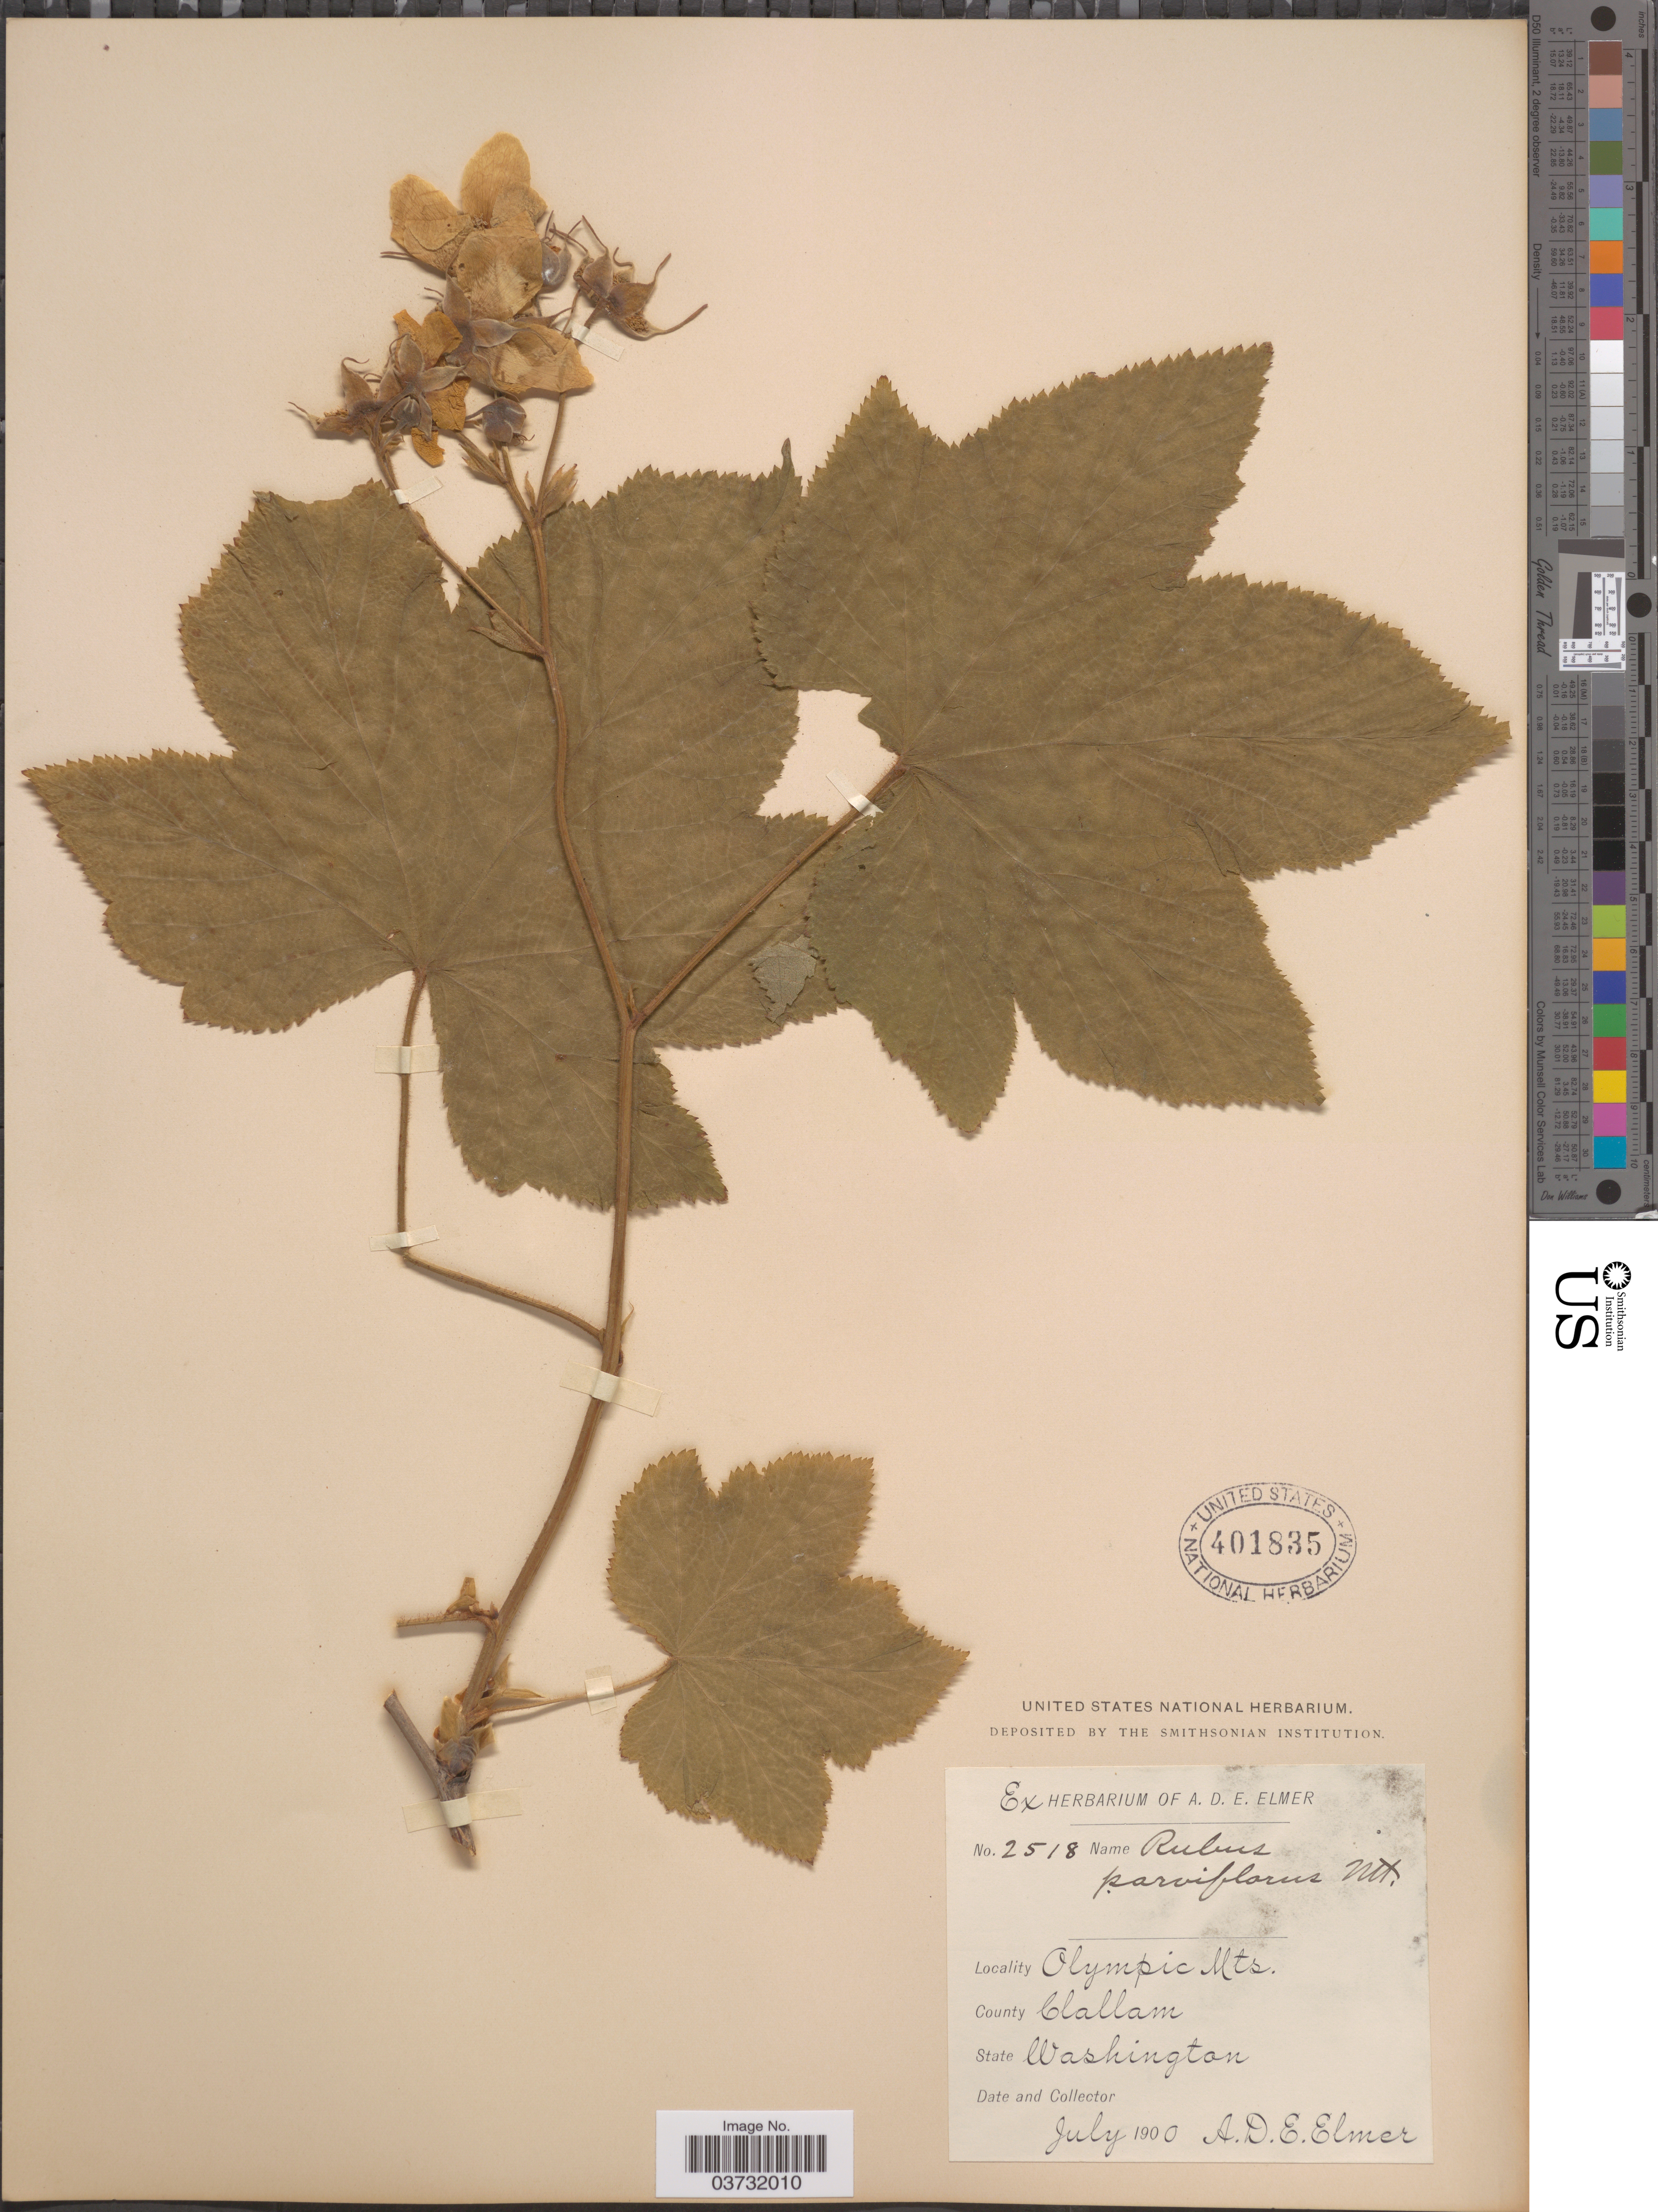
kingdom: Plantae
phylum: Tracheophyta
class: Magnoliopsida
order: Rosales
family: Rosaceae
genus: Rubus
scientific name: Rubus parviflorus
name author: Nutt.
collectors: A. D. E. Elmer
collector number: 2518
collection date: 1900-07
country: United States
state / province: Washington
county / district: Clallam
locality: Olympic Mts. County Clallam.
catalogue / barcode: US 401835